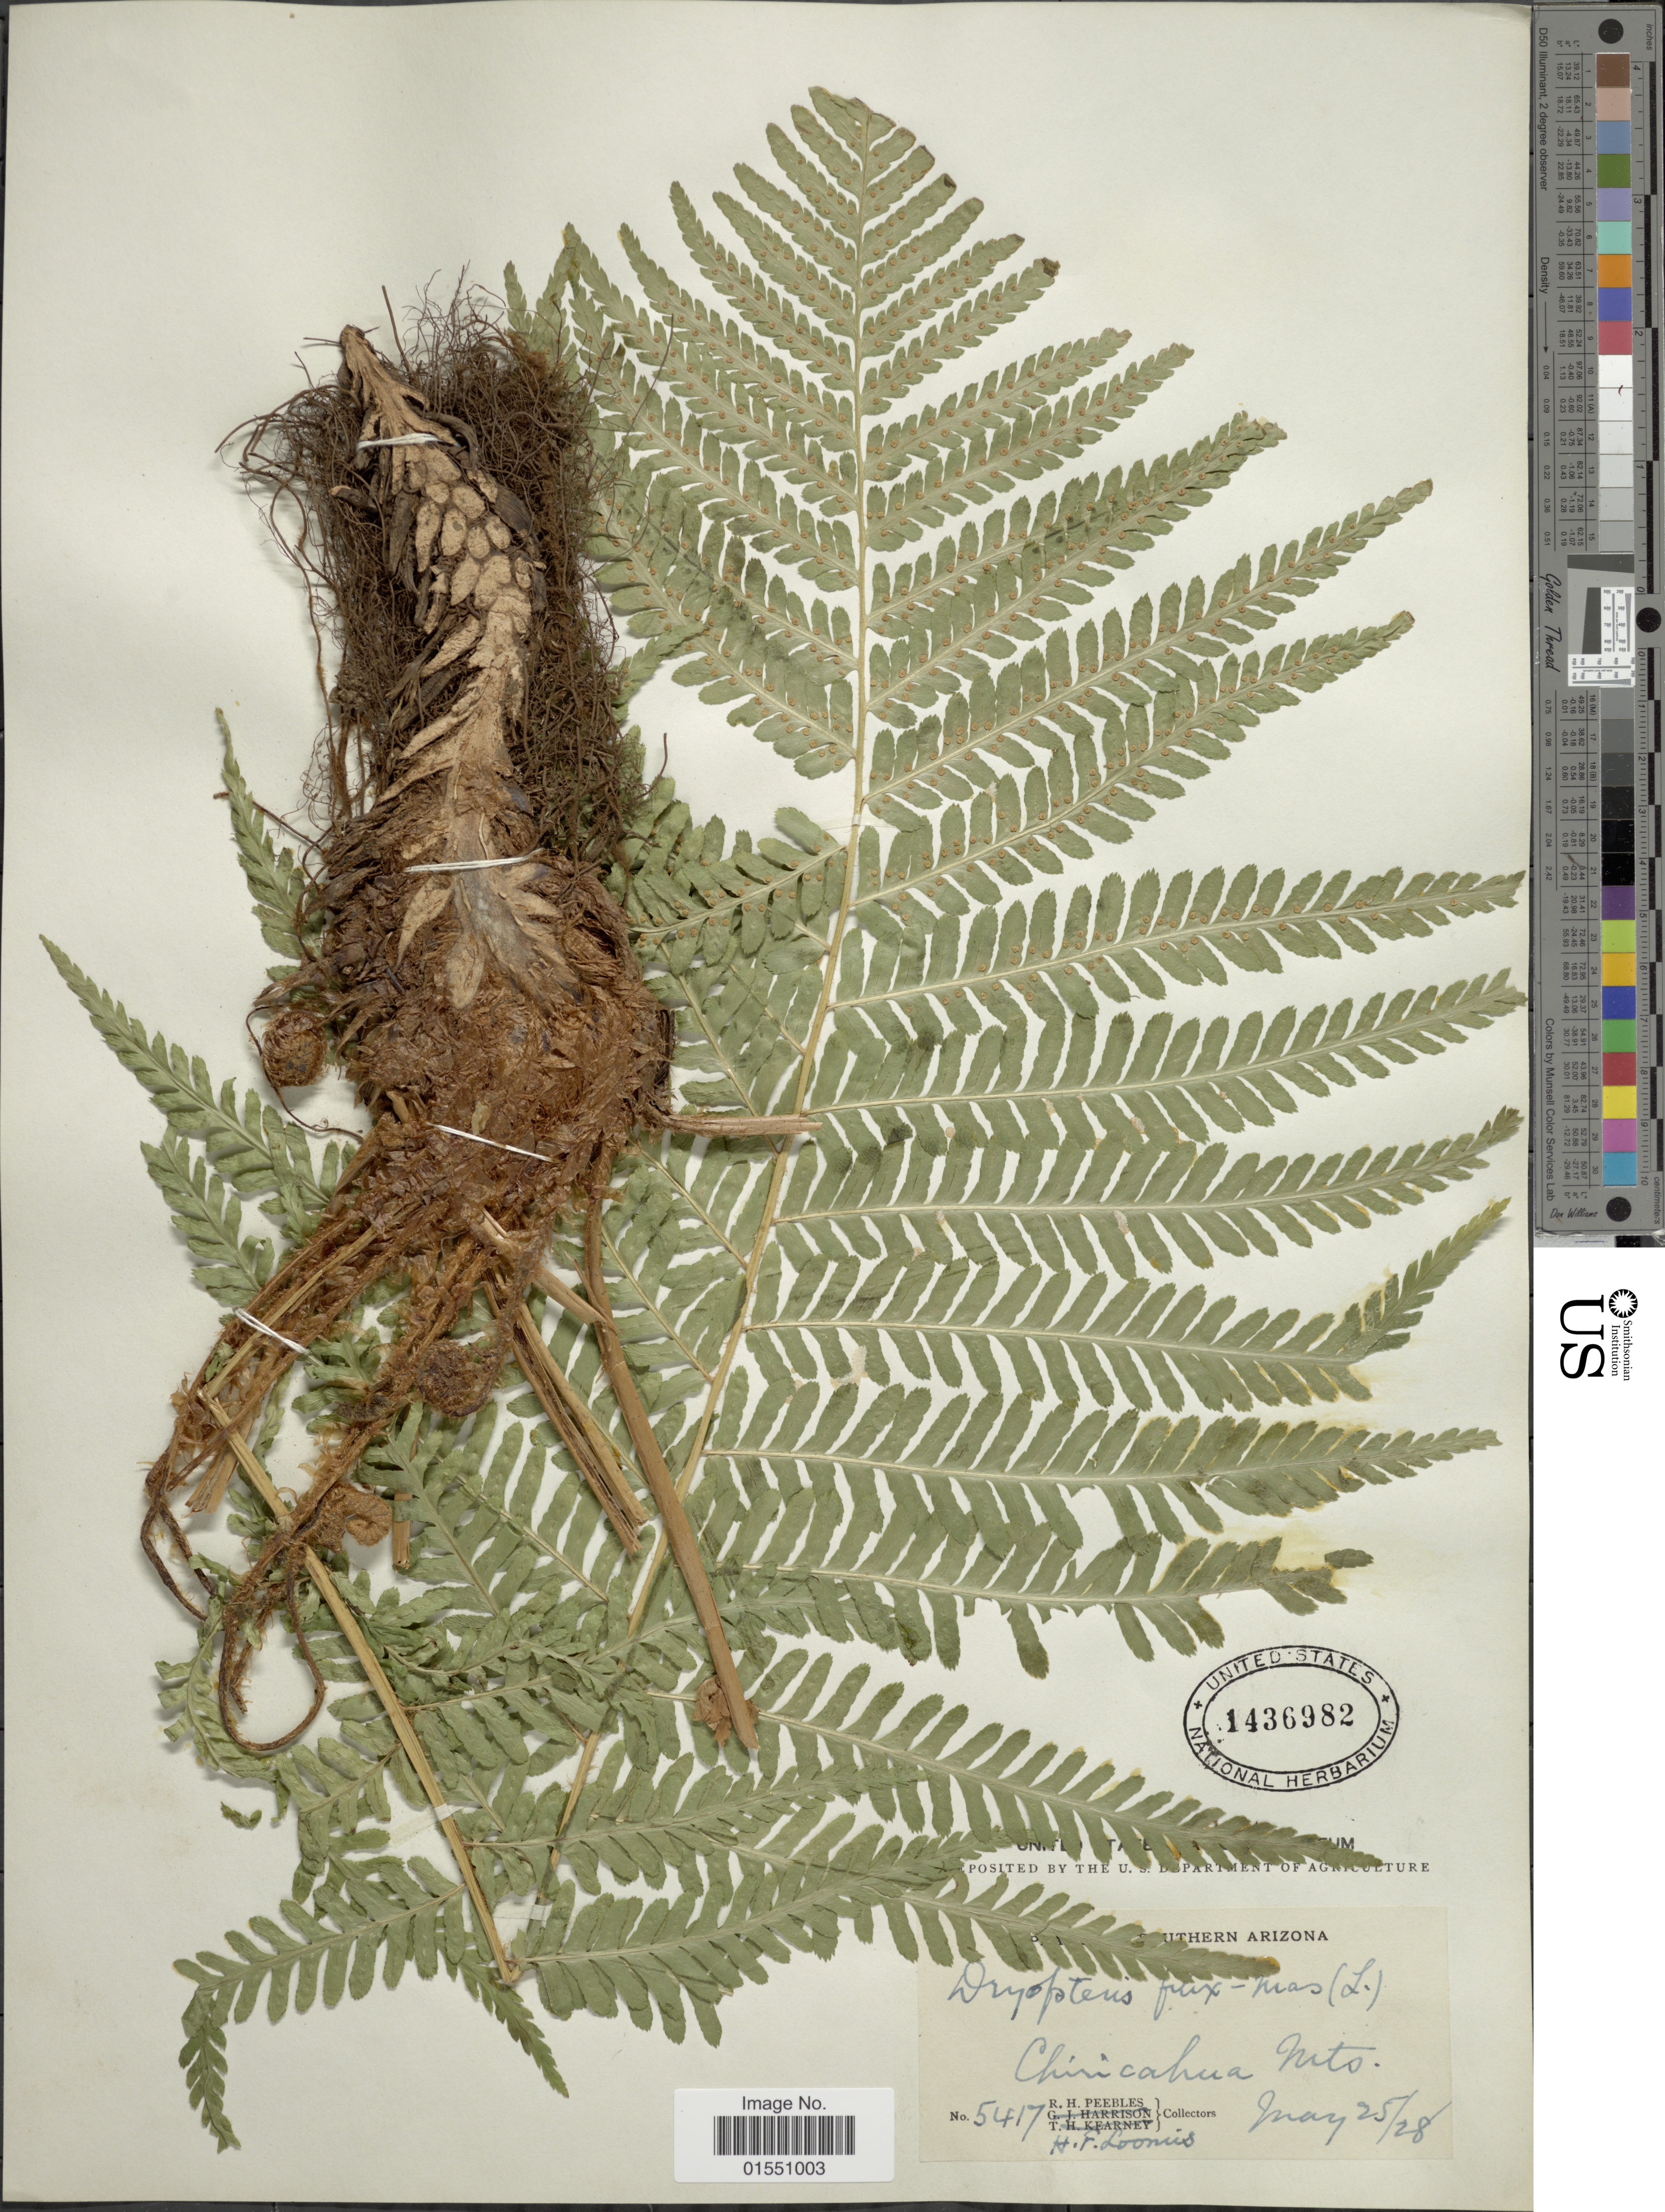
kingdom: Plantae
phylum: Tracheophyta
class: Polypodiopsida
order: Polypodiales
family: Dryopteridaceae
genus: Dryopteris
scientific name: Dryopteris filix-mas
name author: (L.) Schott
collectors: H. F. Loomis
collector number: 5417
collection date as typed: Transcribed d/m/y: 25/5/28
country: United States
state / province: Arizona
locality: Southern Arizona. Chiricahua Mts.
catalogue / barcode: US 1436982